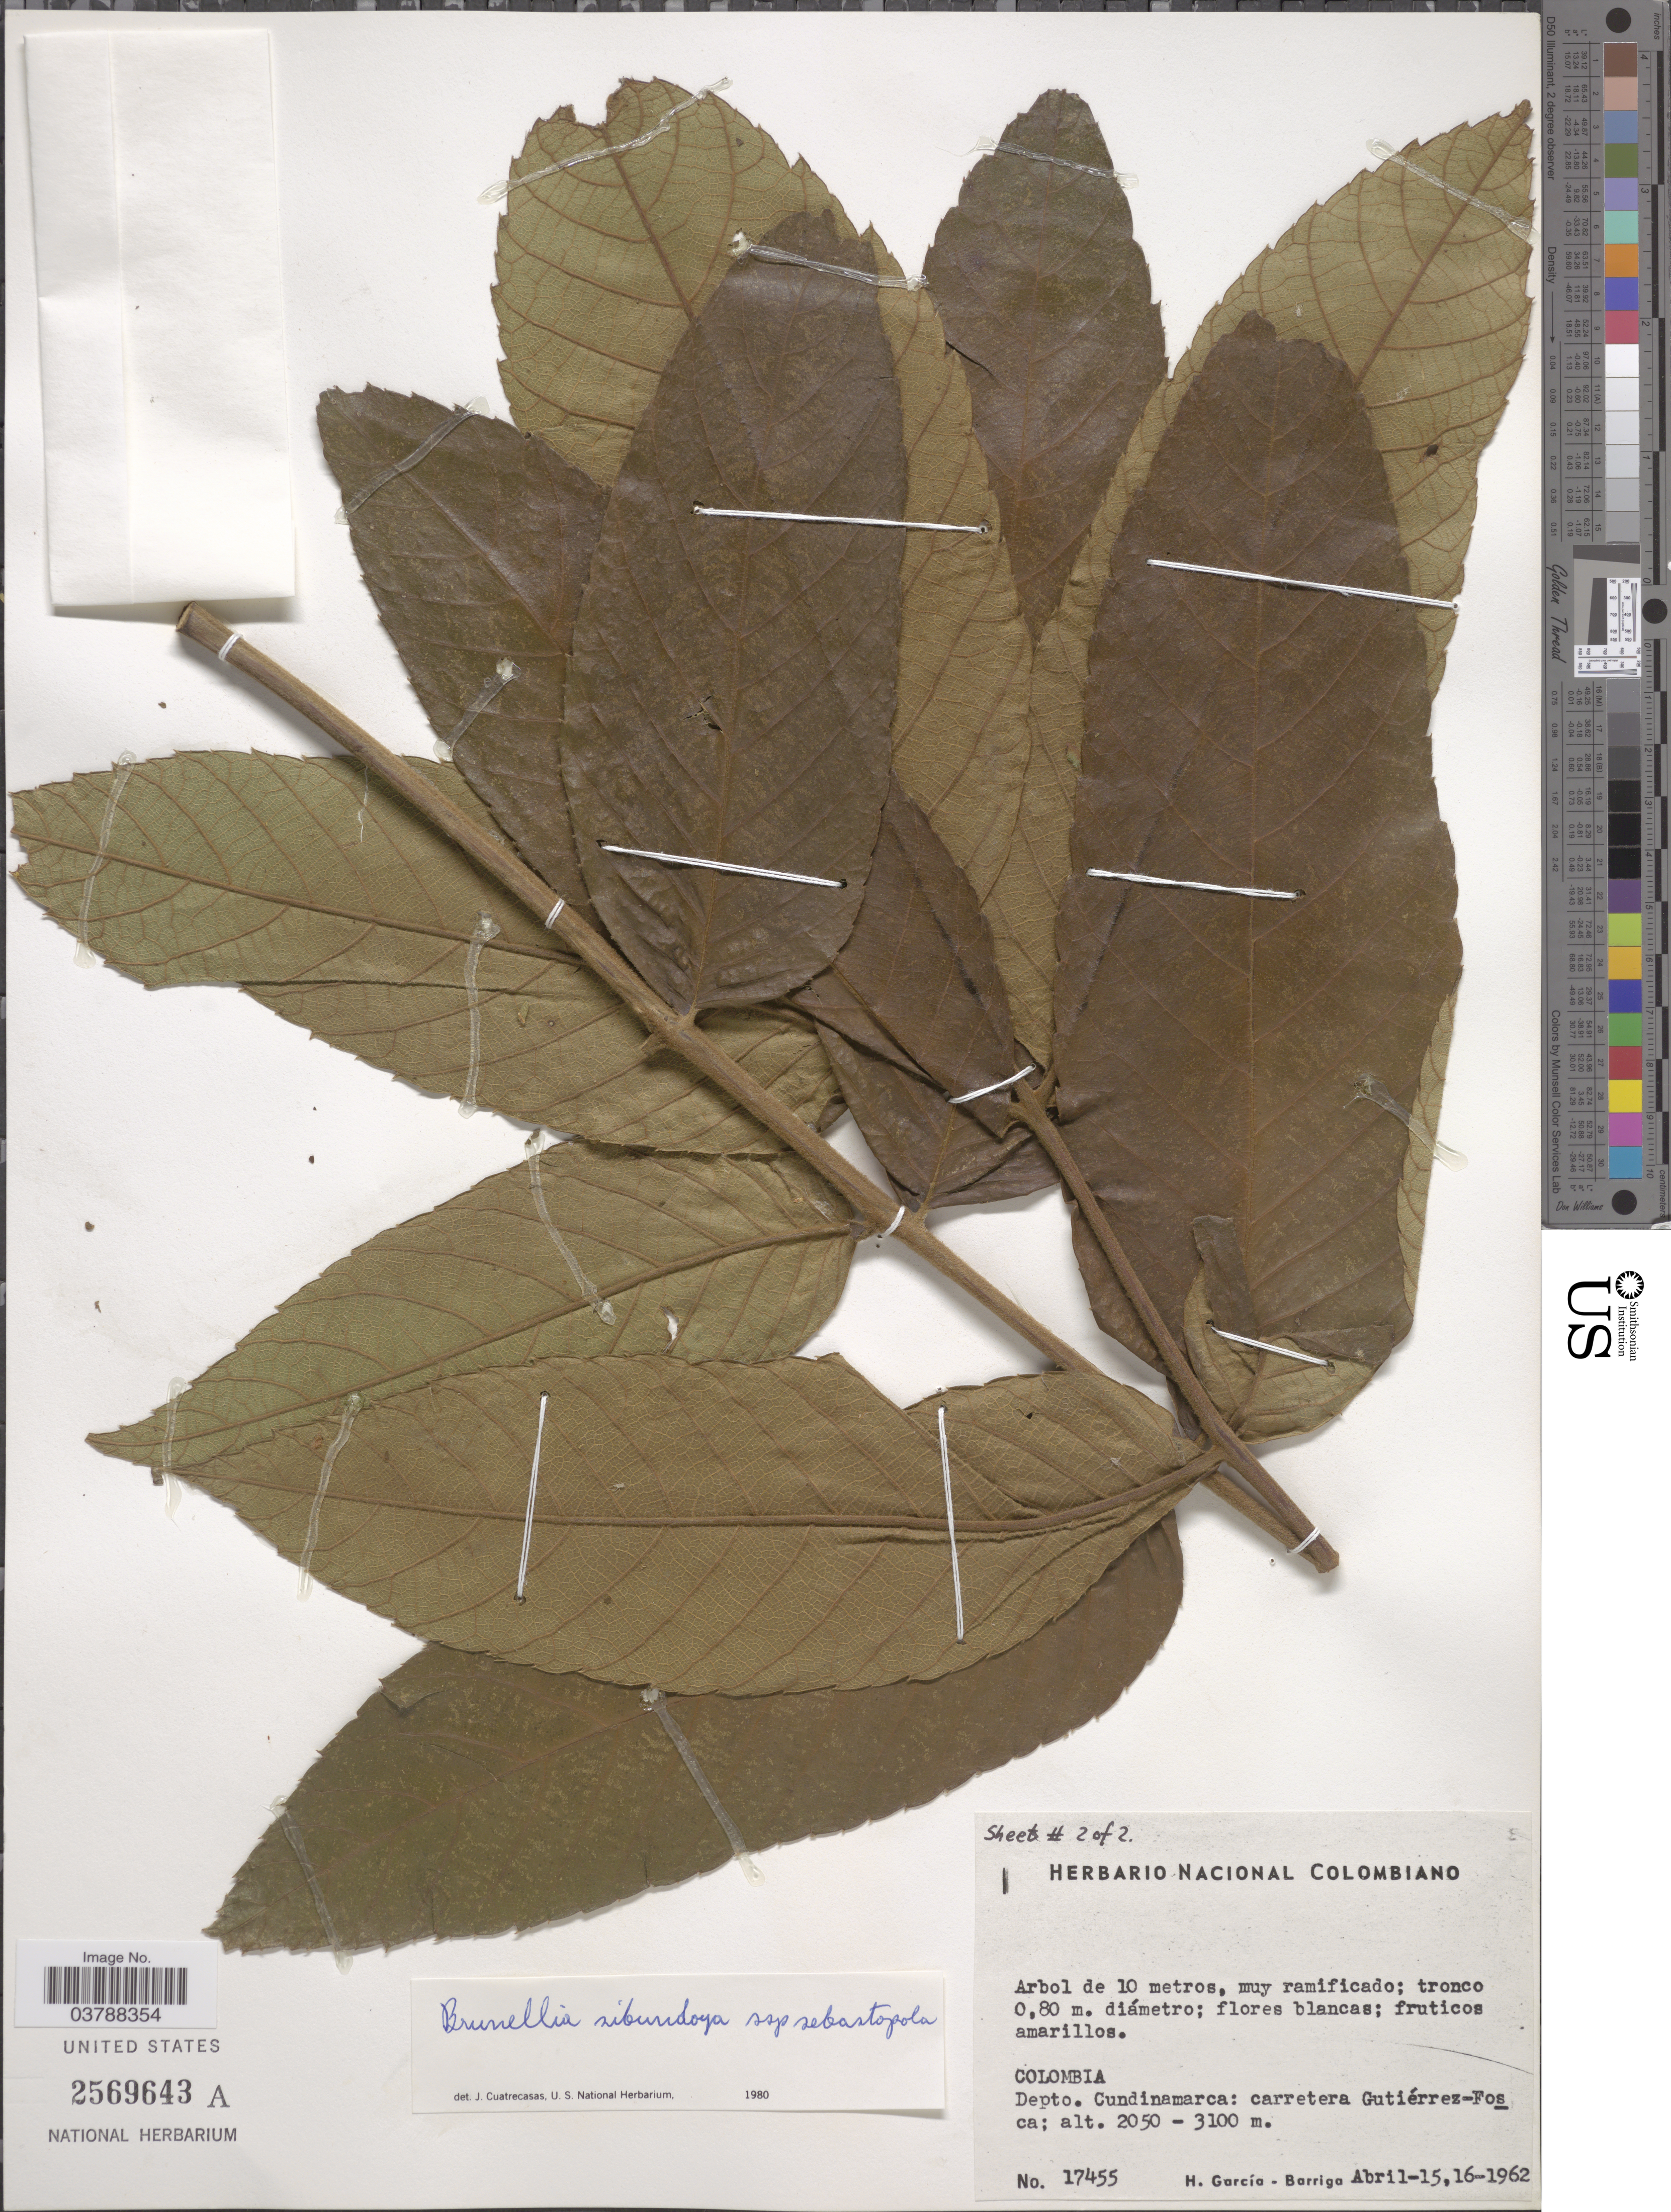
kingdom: Plantae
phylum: Tracheophyta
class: Magnoliopsida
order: Oxalidales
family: Brunelliaceae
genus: Brunellia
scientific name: Brunellia sibundoya subsp. sebastopola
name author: Cuatrec.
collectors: H. García Barriga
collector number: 17455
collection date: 1962-04-15/1962-04-16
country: Colombia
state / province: Cundinamarca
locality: Depto. Cundinamarca: carretera Gutiérrez-Fos.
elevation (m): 2050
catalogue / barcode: US 2569643A